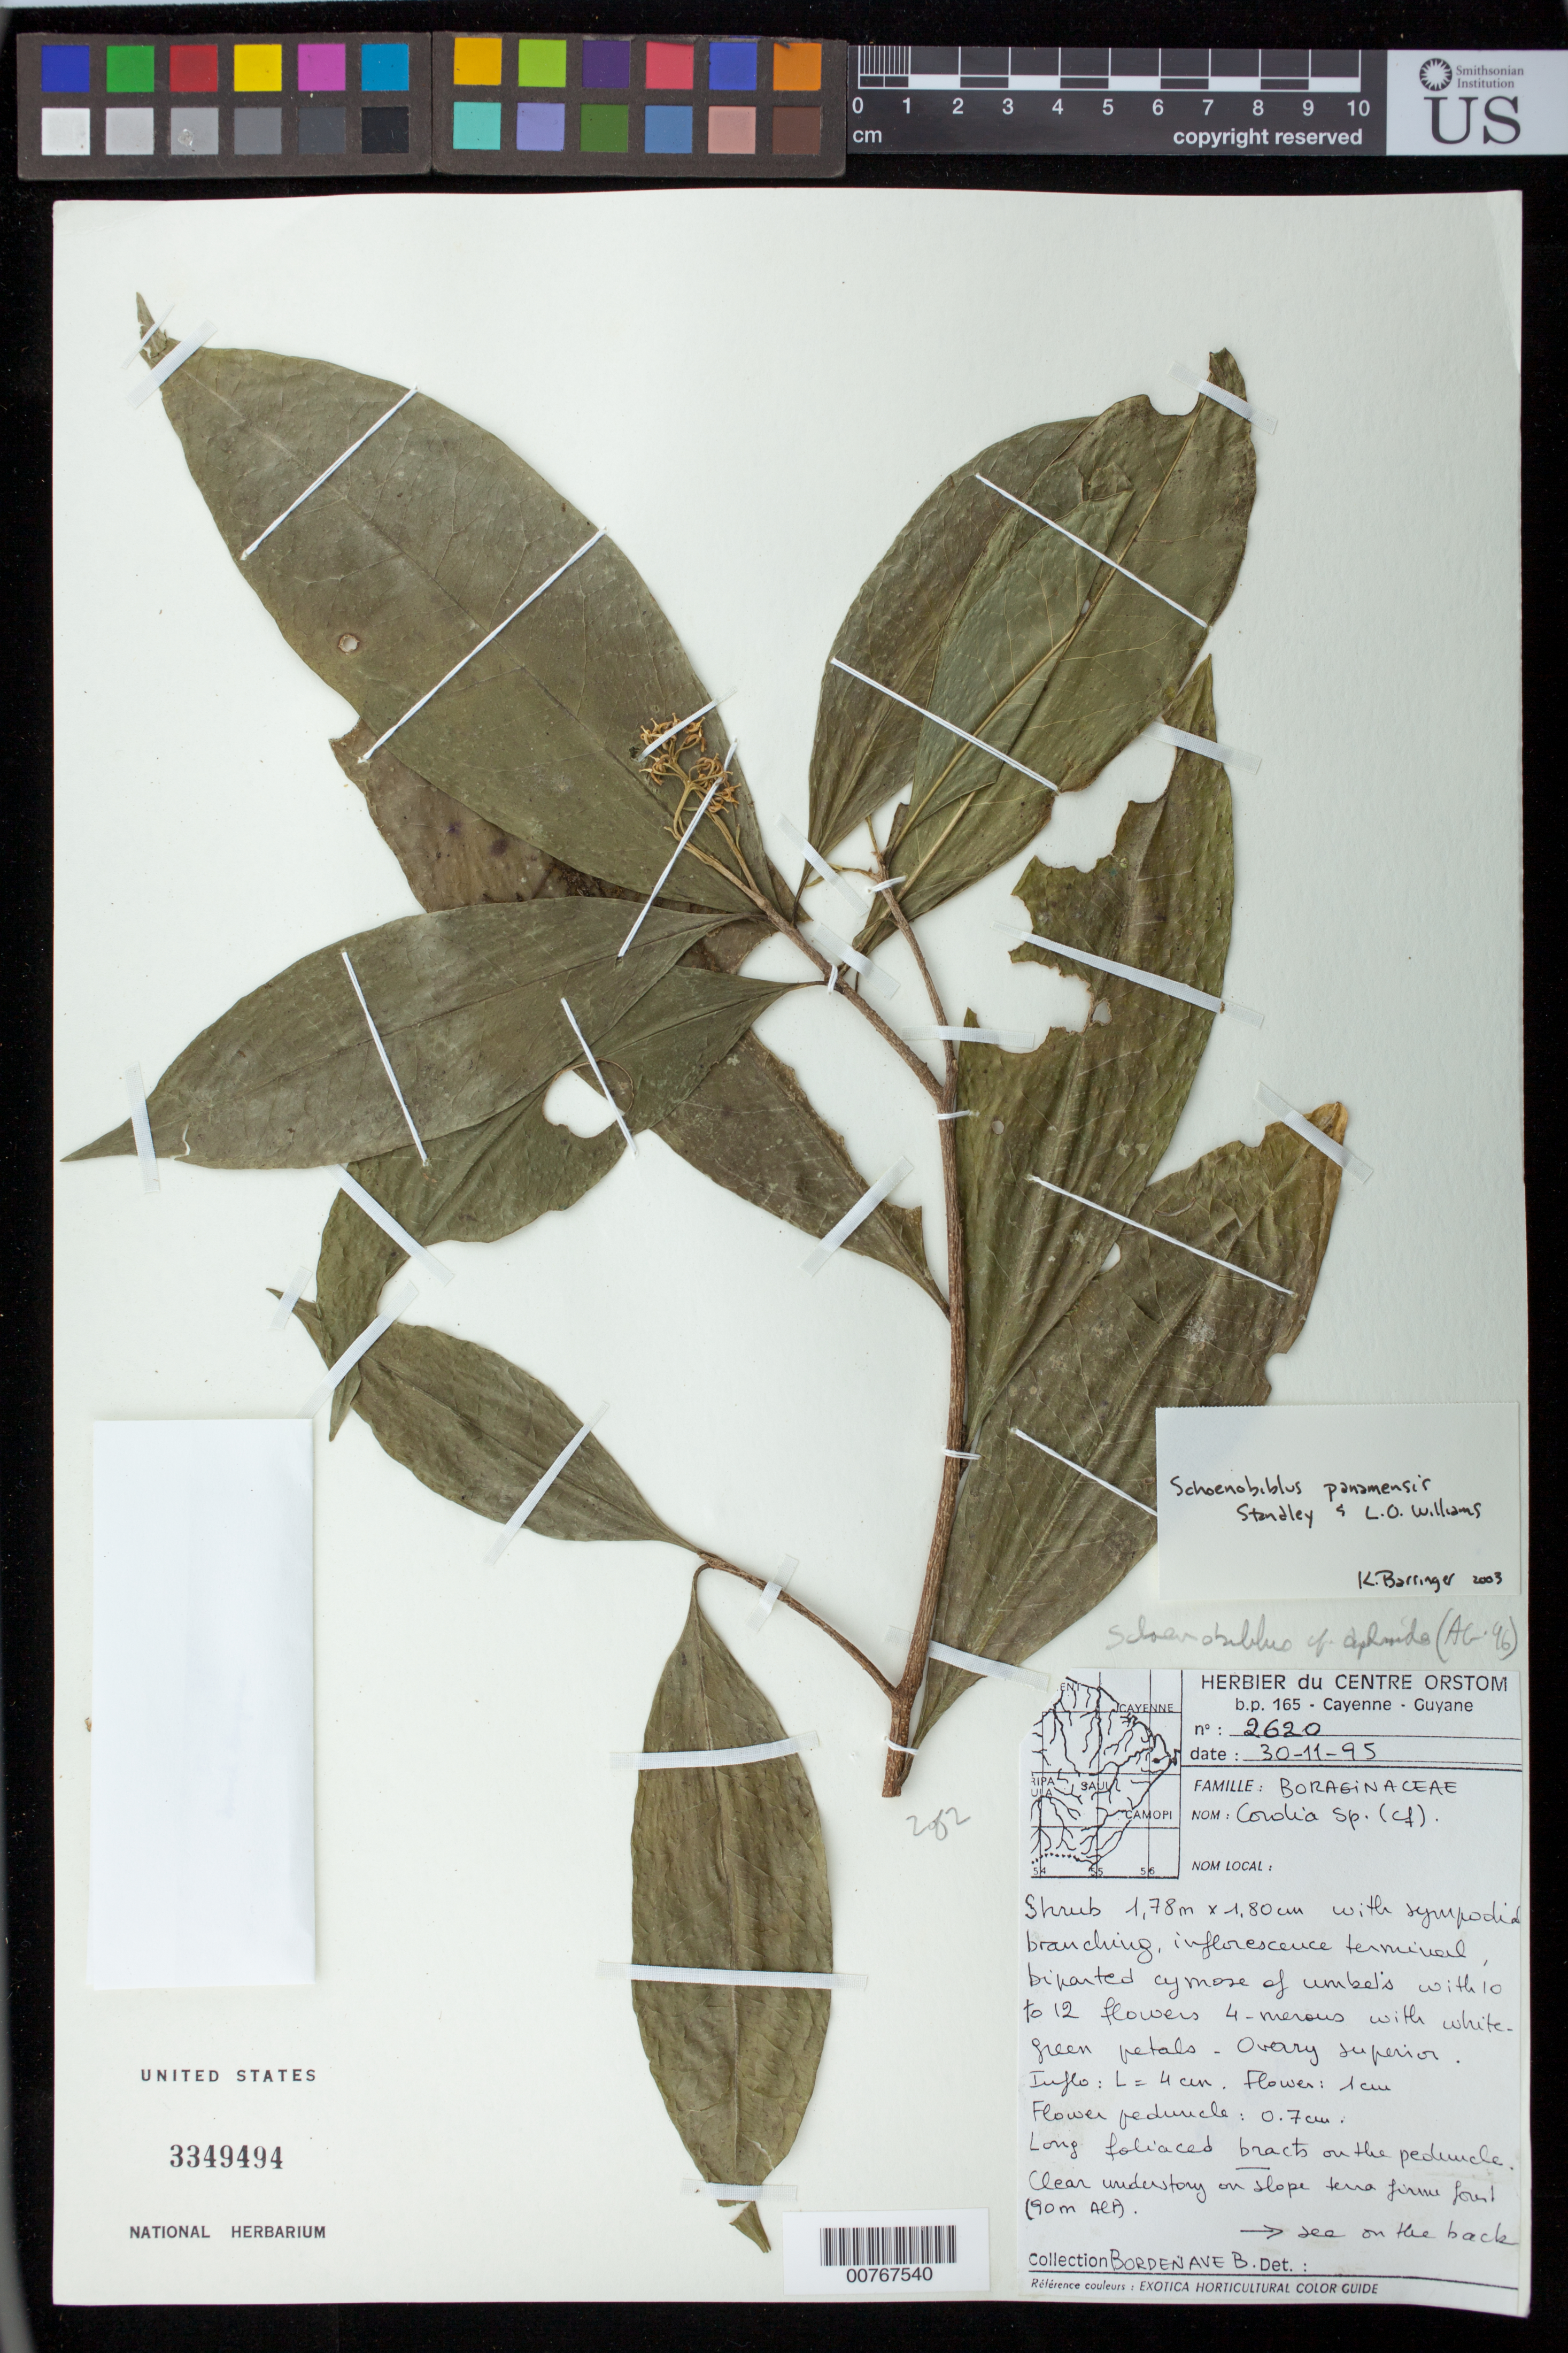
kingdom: Plantae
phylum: Tracheophyta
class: Magnoliopsida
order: Malvales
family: Thymelaeaceae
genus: Schoenobiblus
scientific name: Schoenobiblus panamensis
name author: Standl. & L.O. Williams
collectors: B. Bordenave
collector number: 2620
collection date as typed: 30-Nov-95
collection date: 1995-11-30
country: French Guiana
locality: Layon Regina, St. Georges PK42 (near D 25)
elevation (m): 90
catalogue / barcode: US 3349494